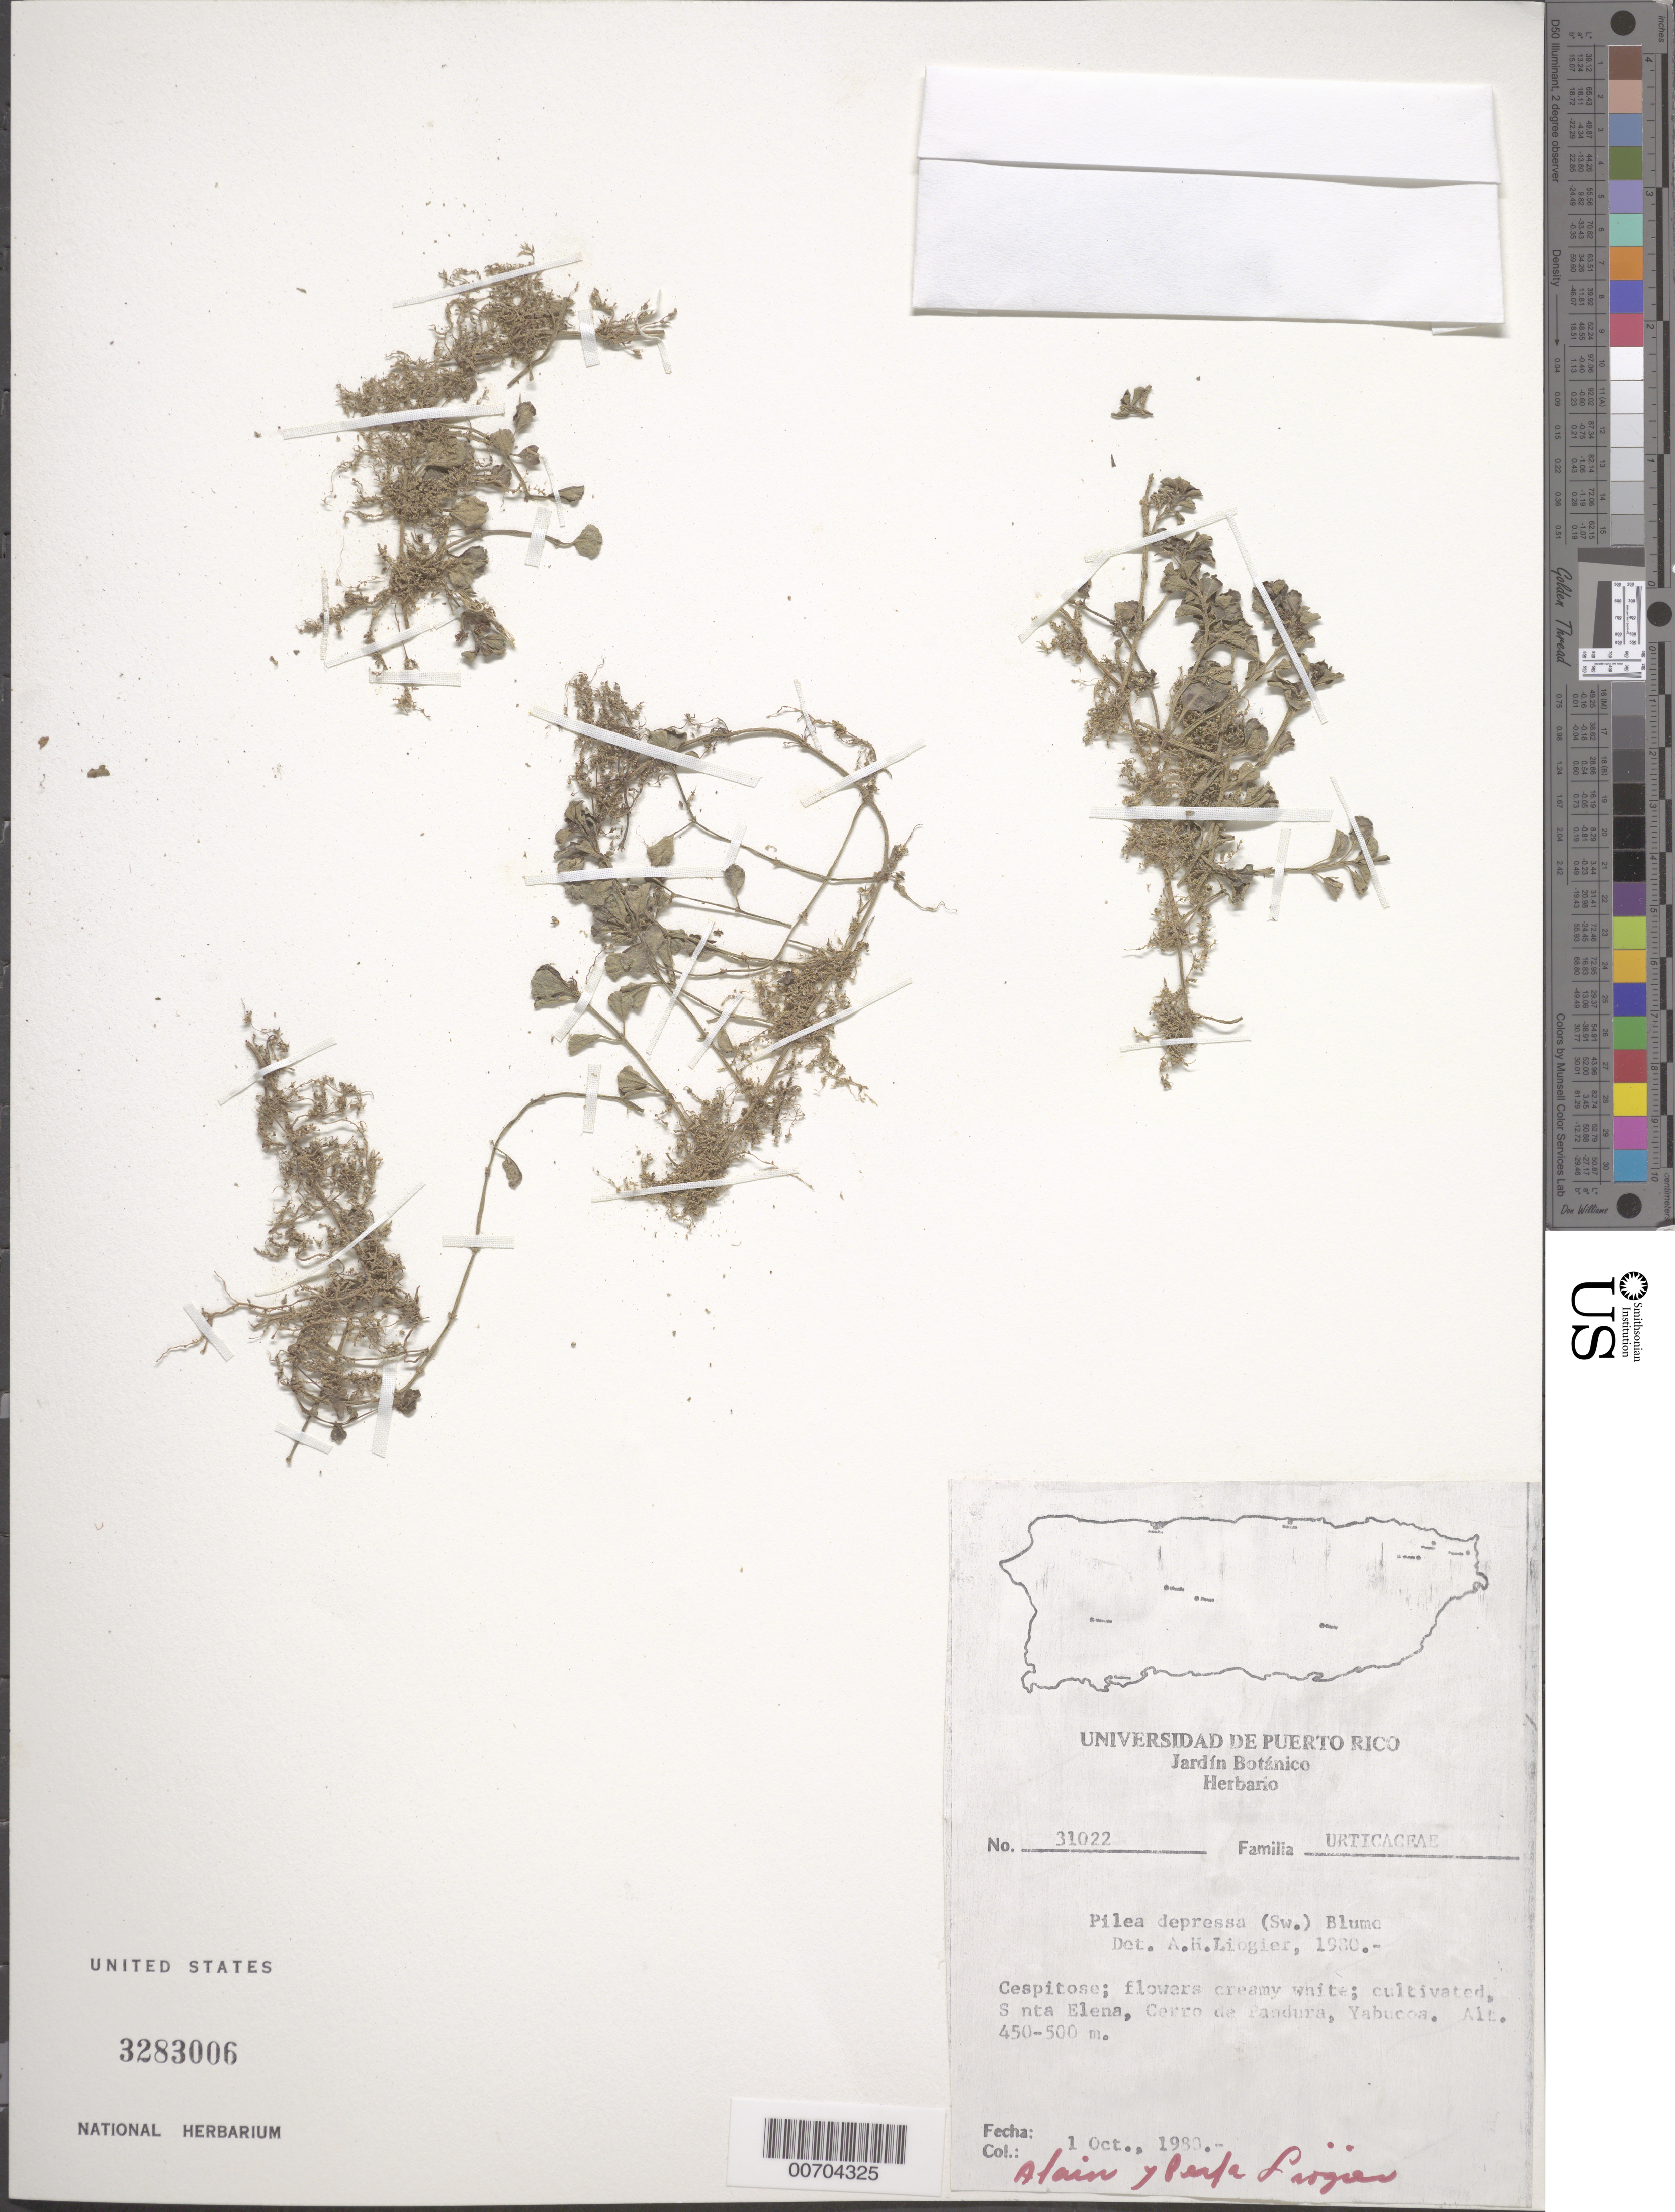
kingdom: Plantae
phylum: Tracheophyta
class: Magnoliopsida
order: Rosales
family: Urticaceae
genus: Pilea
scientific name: Pilea depressa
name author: (Sw.) Blume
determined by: Liogier, Alain H.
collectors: A. H. Liogier & M. P. Liogier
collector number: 31022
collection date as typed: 01 Oct 1980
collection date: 1980-10-01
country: Puerto Rico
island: Greater Antilles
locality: Santa Elena, Cerro de Pandura, Yabucoa.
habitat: Cespitose; cultivated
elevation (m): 450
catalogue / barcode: US 3283006